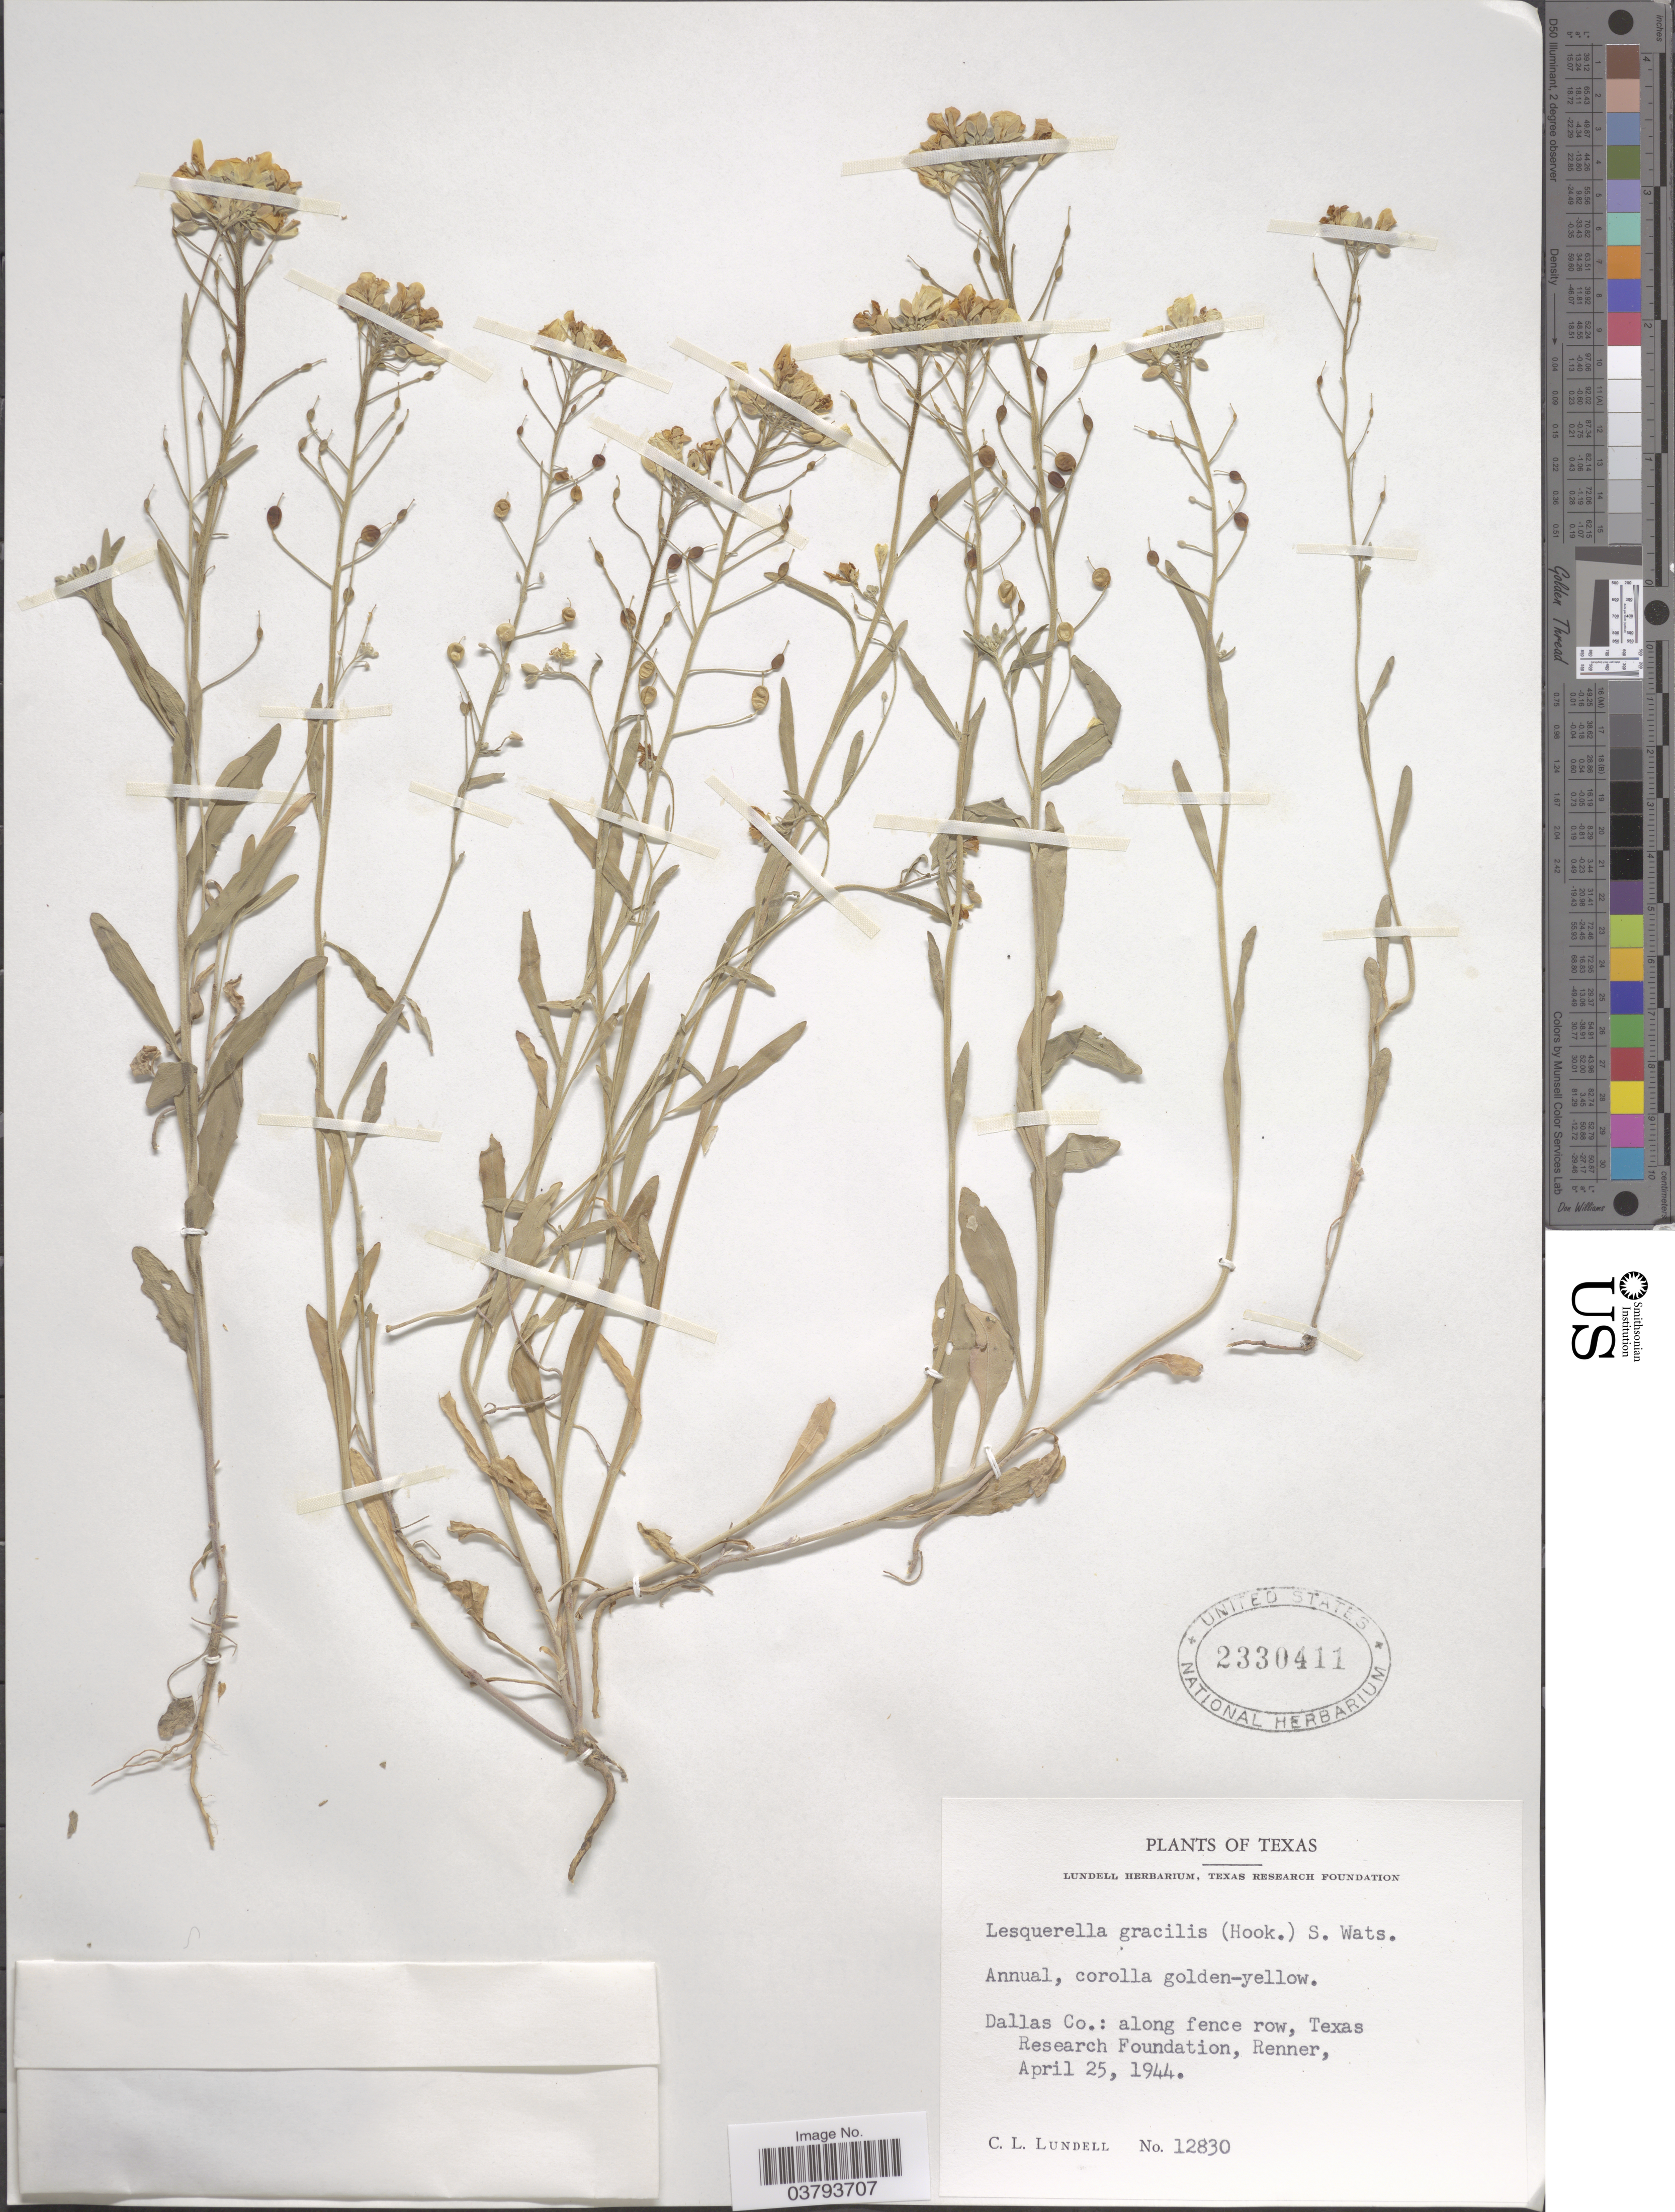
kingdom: Plantae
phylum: Tracheophyta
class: Magnoliopsida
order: Brassicales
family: Brassicaceae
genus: Lesquerella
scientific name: Lesquerella gracilis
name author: (Hook.) S. Watson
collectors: C. L. Lundell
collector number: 12830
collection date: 1944-04-25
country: United States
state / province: Texas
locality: Dallas Co.: along fence row, Texas Research Foundation, Renner.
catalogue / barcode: US 2330411